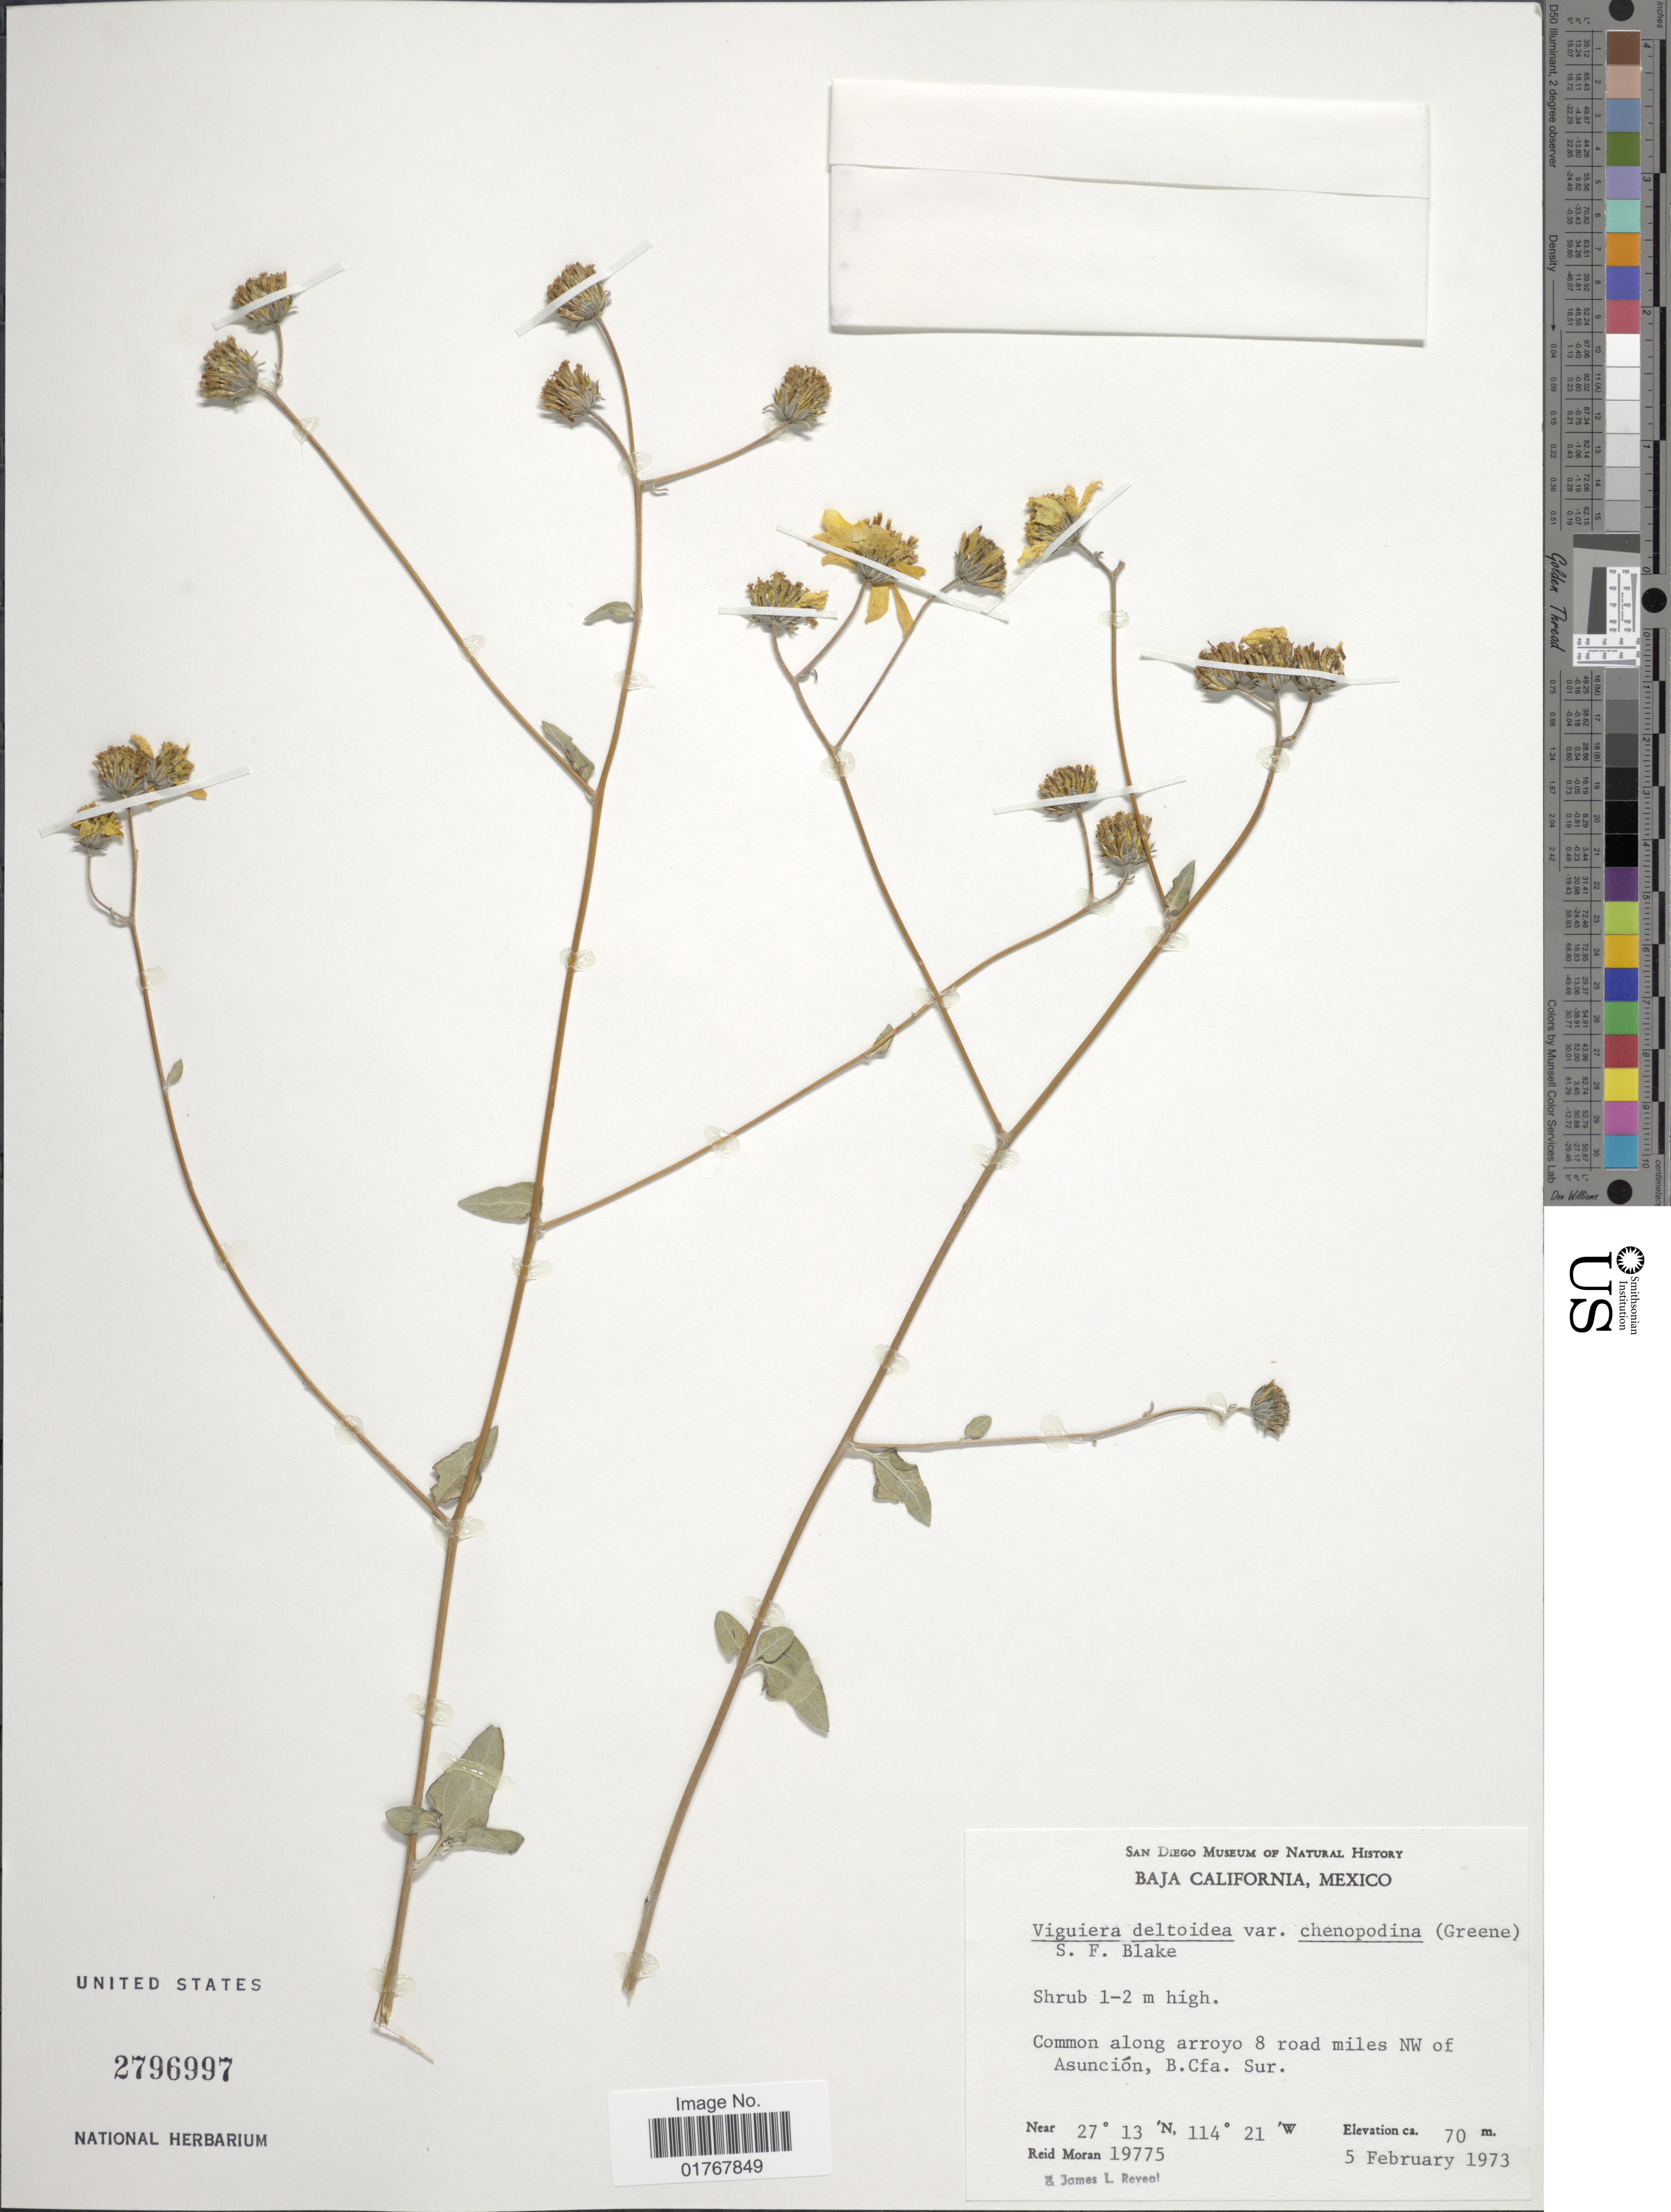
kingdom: Plantae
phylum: Tracheophyta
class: Magnoliopsida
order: Asterales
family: Asteraceae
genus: Viguiera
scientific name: Viguiera deltoidea var. chenopodina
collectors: R. V. Moran & J. L. Reveal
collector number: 19775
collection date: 1973-02-05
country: Mexico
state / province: Baja California Sur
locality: Baja California, Common along arroyo 8 road miles NW of Asuncón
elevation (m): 70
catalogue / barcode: US 2796997